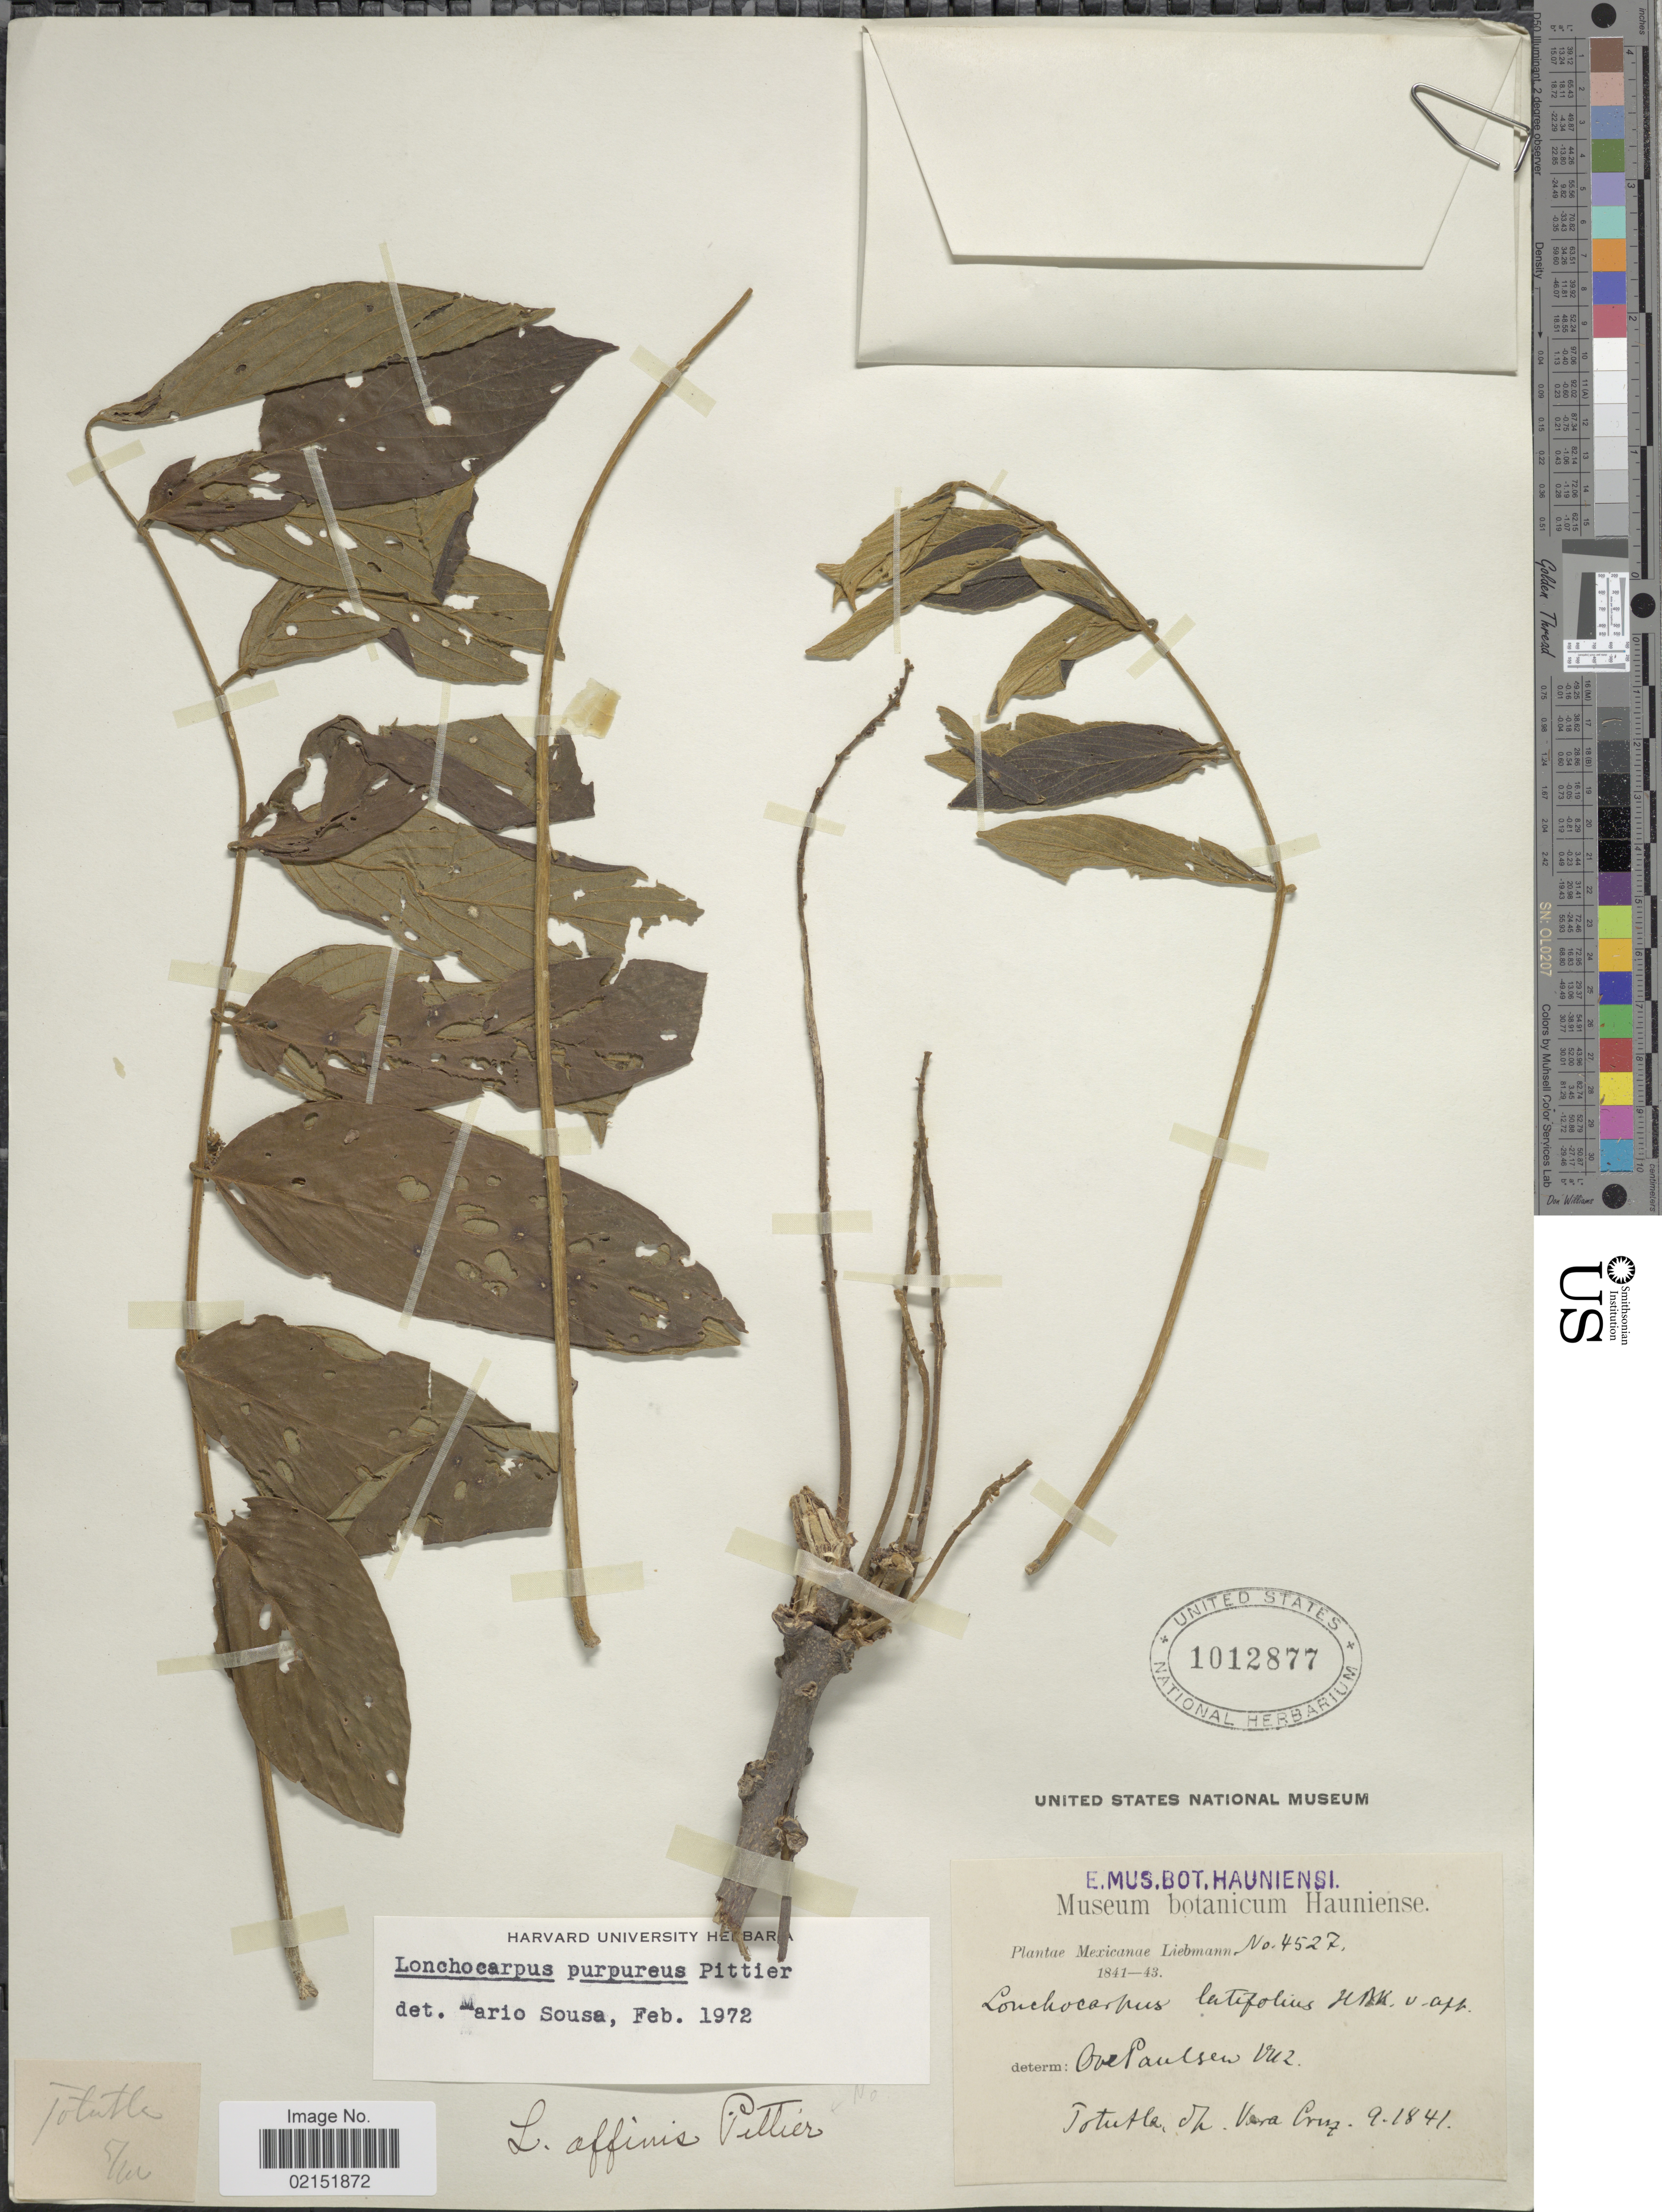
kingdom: Plantae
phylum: Tracheophyta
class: Magnoliopsida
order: Fabales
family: Fabaceae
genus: Lonchocarpus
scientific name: Lonchocarpus purpureus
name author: Pittier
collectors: Liebmann, --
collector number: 4527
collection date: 1841-09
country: Mexico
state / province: Veracruz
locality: Totutla, dh.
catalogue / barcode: US 1012877